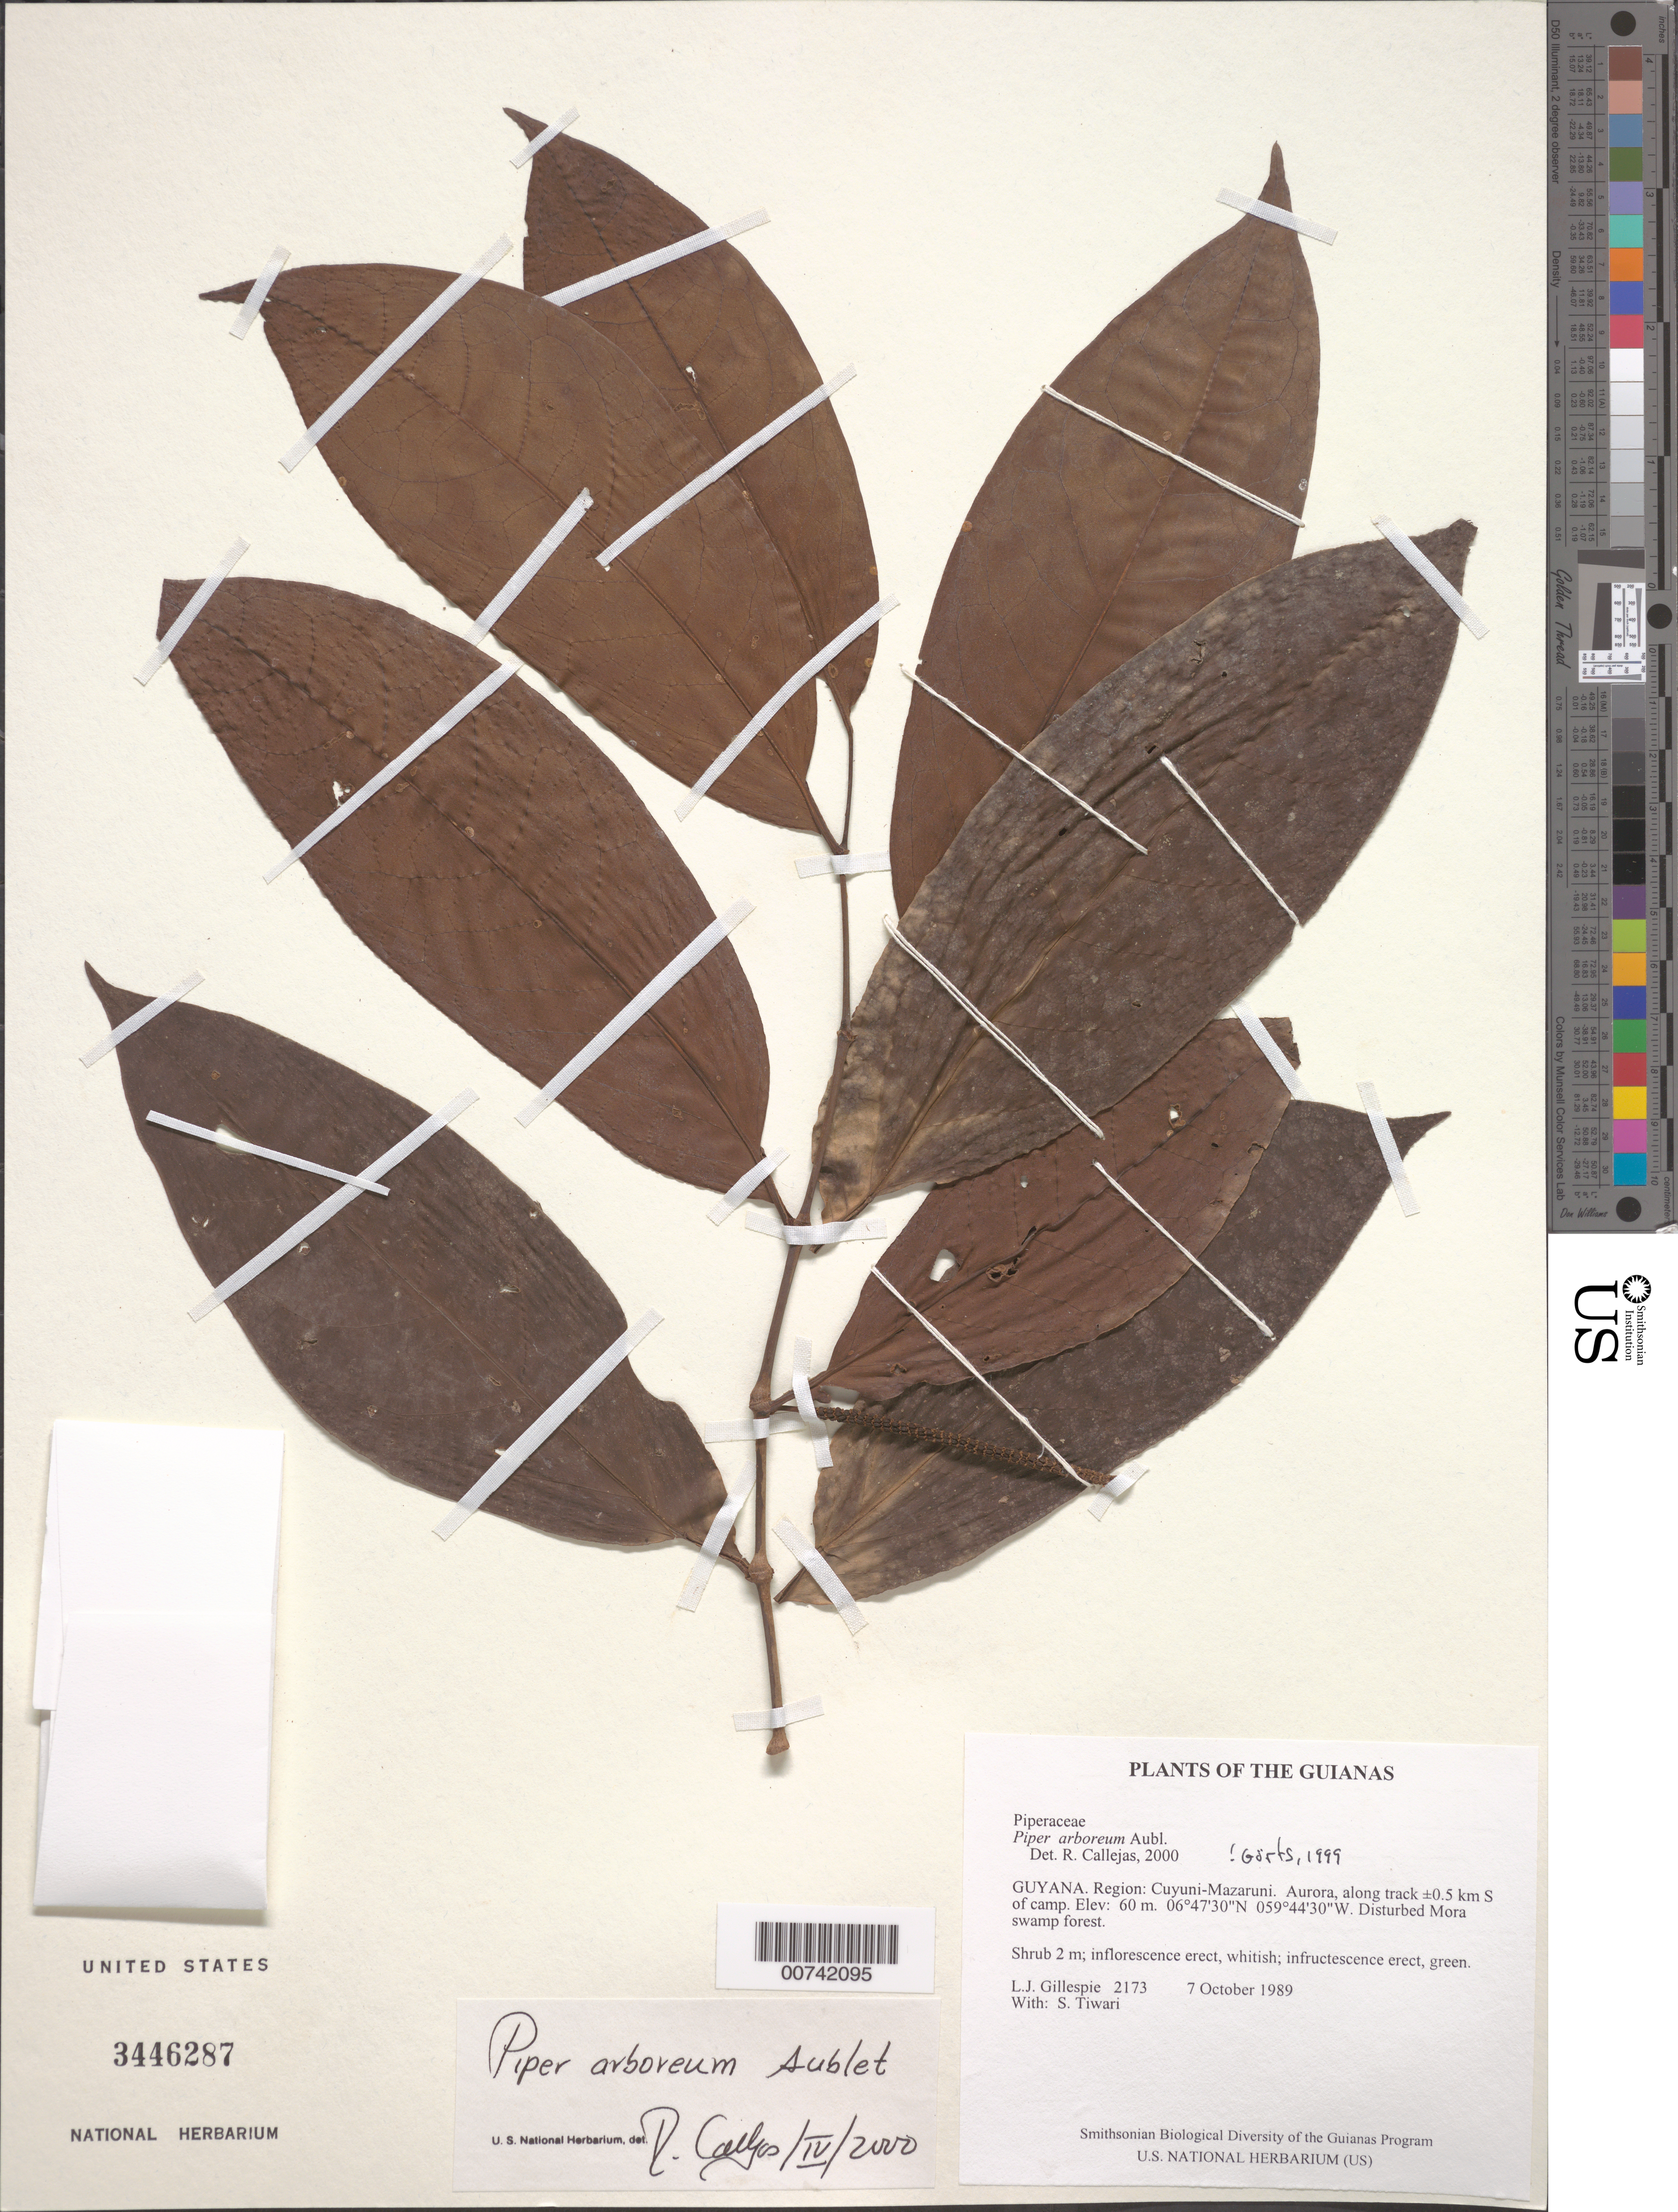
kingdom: Plantae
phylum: Tracheophyta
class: Magnoliopsida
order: Piperales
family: Piperaceae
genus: Piper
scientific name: Piper arboreum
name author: Aubl.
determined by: Görts-van Rijn, A. R. A.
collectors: L. J. Gillespie & S. Tiwari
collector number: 2173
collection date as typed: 7 October 1989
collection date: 1989-10-07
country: Guyana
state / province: Cuyuni-Mazaruni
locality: Aurora, along track ±0.5 km S of camp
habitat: Disturbed Mora swamp forest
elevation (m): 60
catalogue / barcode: US 3446287